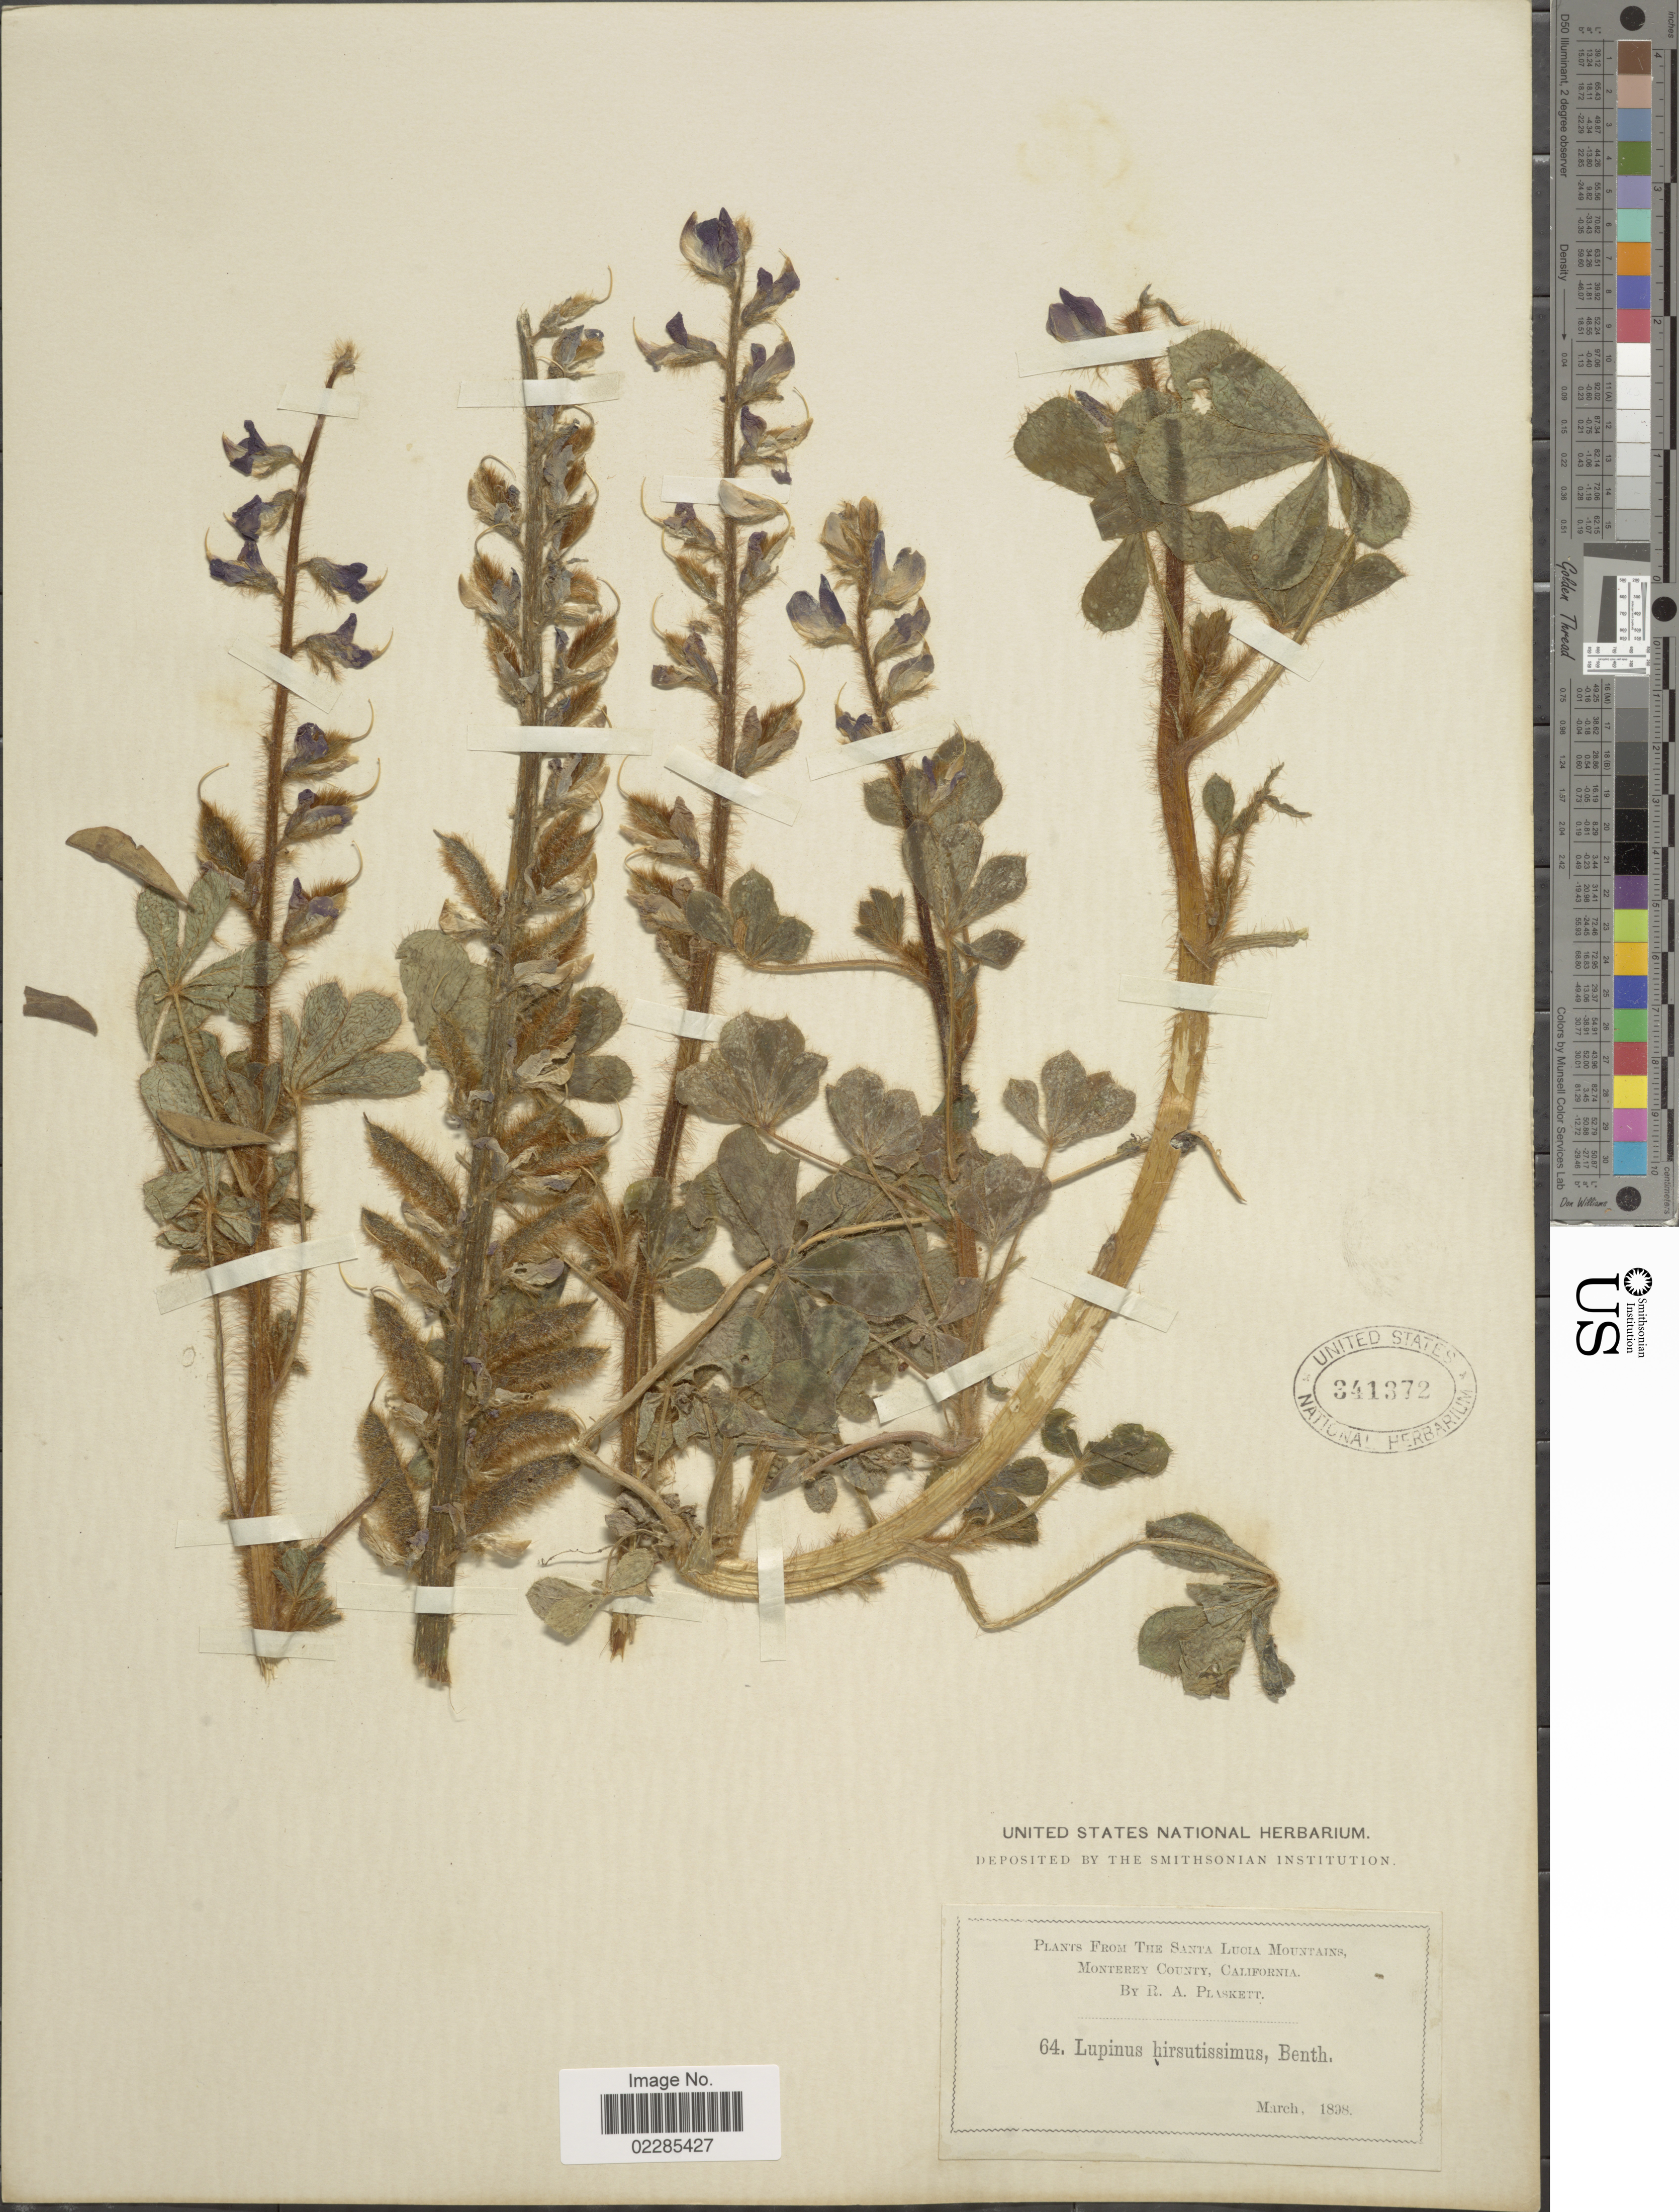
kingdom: Plantae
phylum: Tracheophyta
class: Magnoliopsida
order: Fabales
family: Fabaceae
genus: Lupinus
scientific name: Lupinus hirsutissimus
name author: Benth.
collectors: R. Plaskett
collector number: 64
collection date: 1898-03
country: United States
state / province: California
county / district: Monterey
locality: The Santa Lucia Mountains, Monterrey County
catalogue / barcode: US 341372